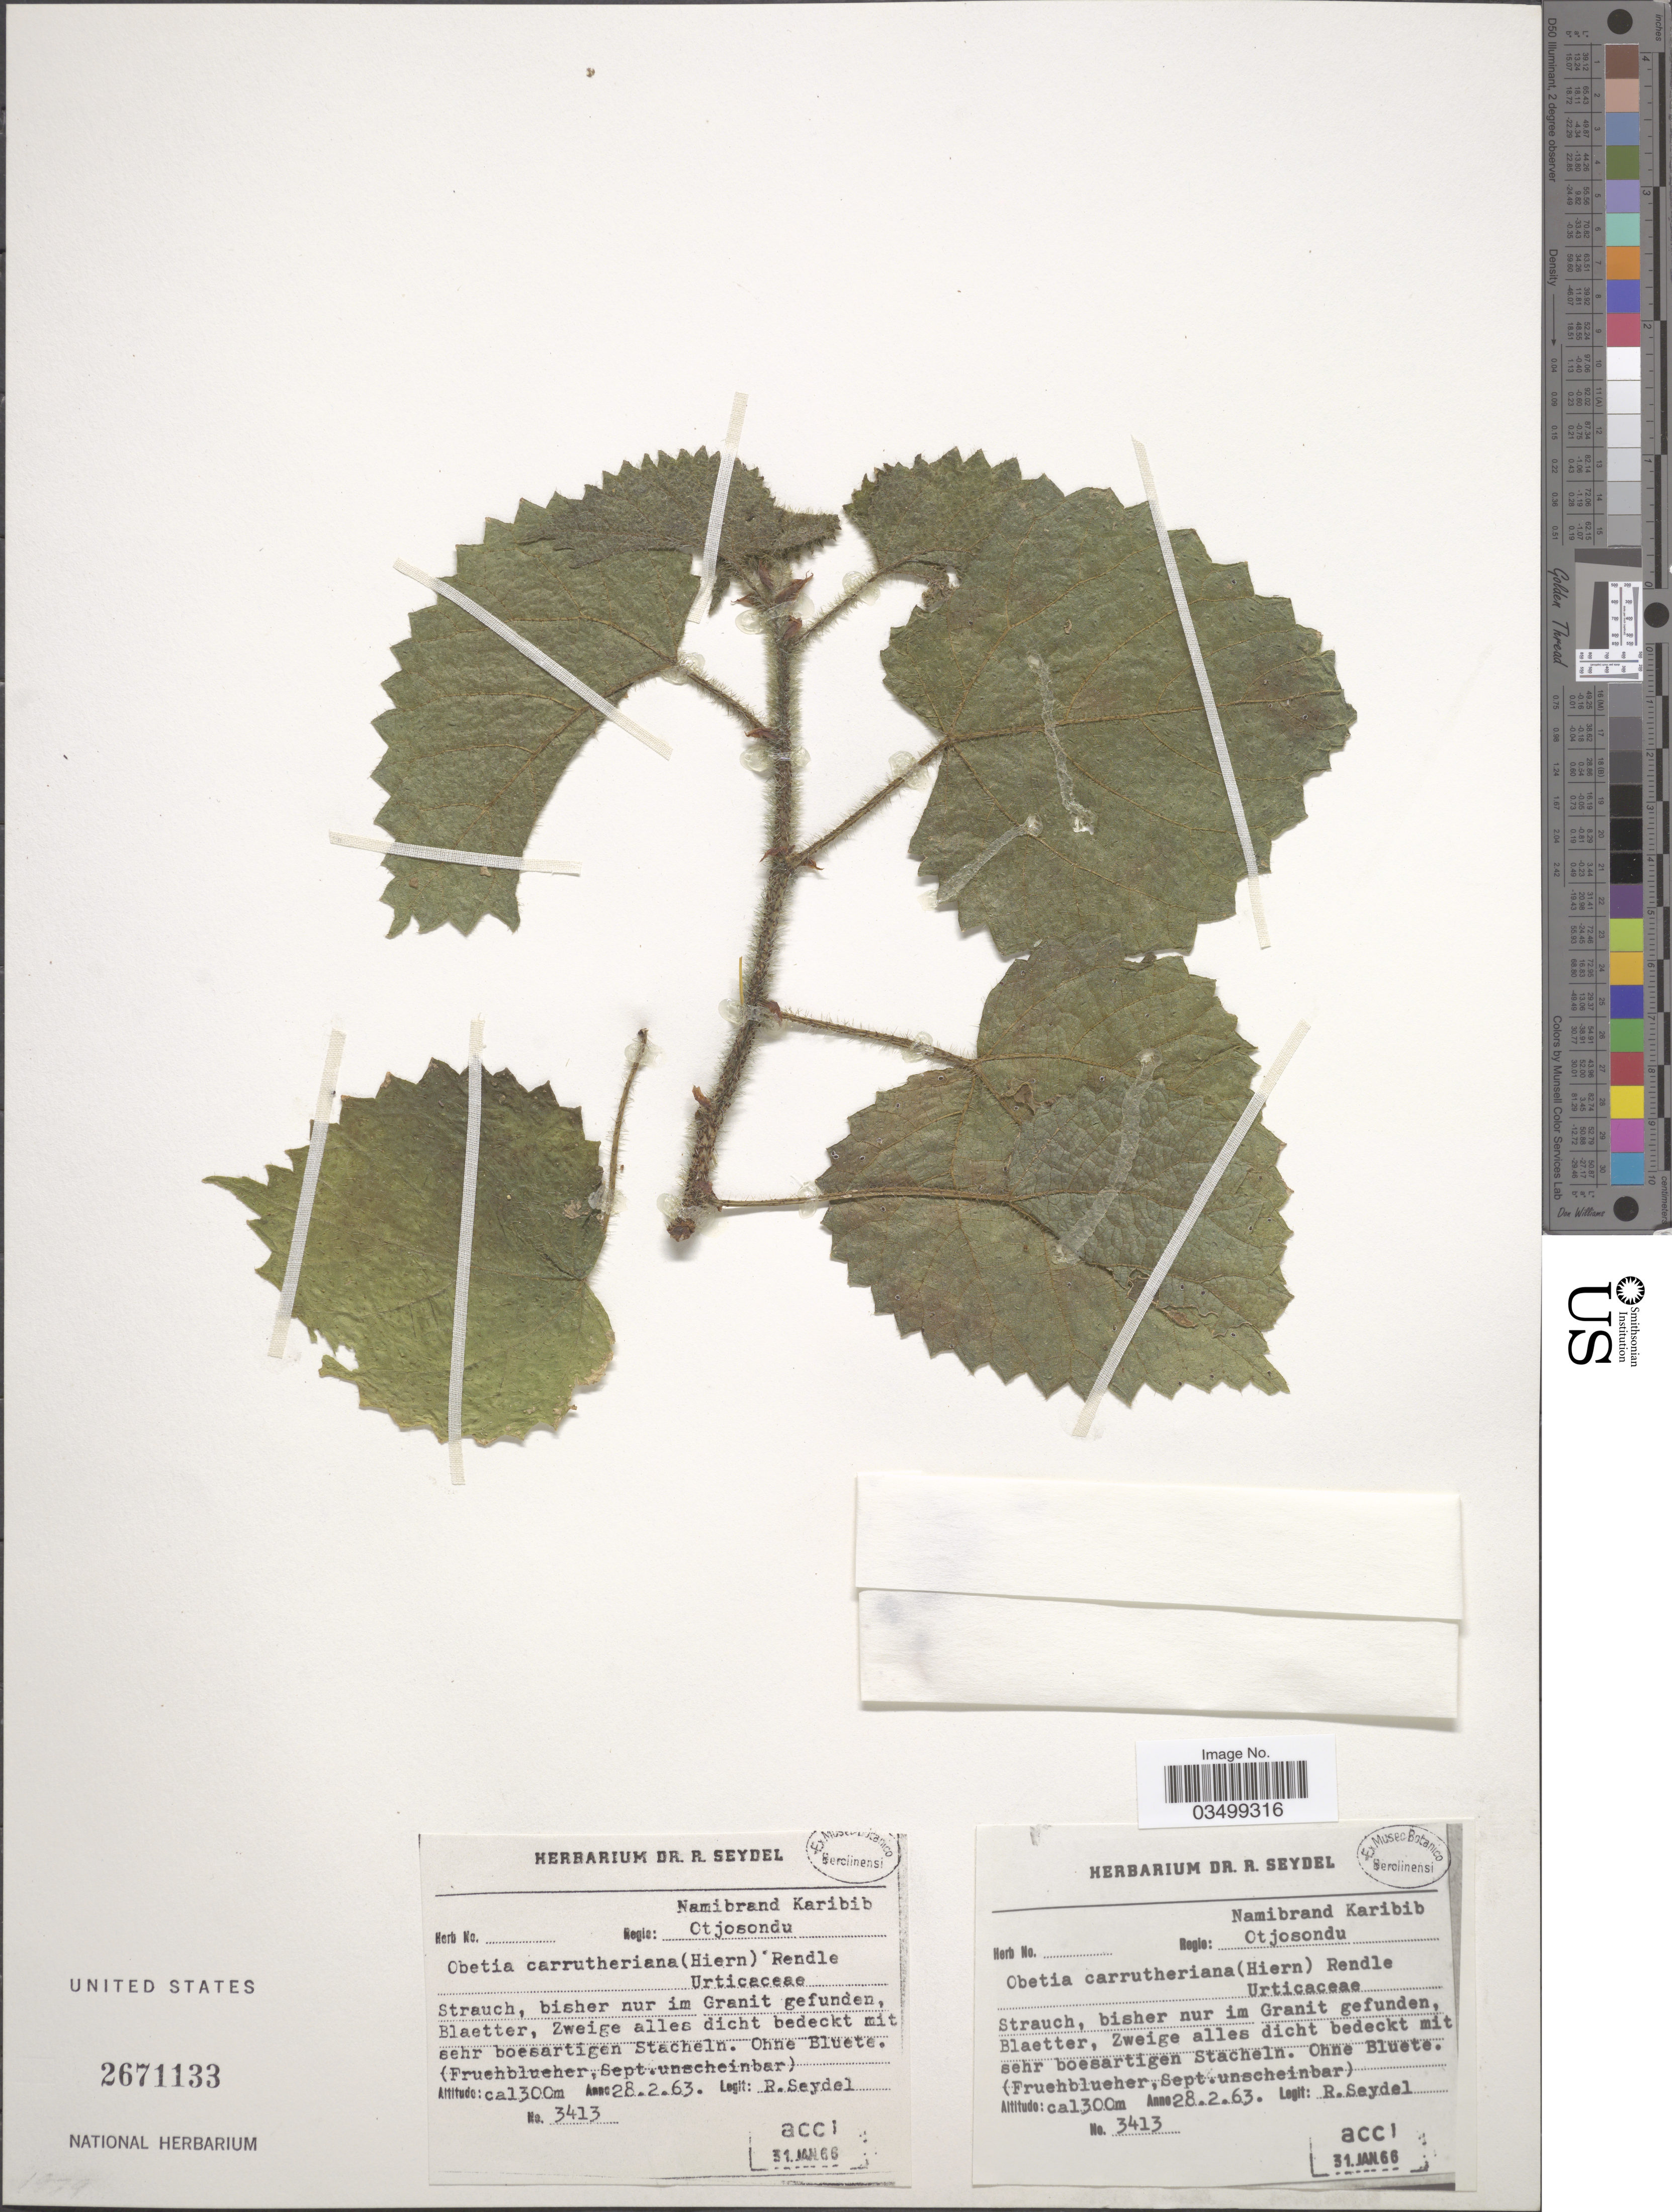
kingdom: Plantae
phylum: Tracheophyta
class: Magnoliopsida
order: Rosales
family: Urticaceae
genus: Obetia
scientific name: Obetia carruthersiana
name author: Rendle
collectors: R. Seydel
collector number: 3413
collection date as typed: Transcribed d/m/y: 28/2/63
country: Namibia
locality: Regio: Namibrand Karibib Otjosondu. Strauch, bisher nur im Granit gefunden, Bleatter, Zweige alles dicht bedeckt mit sehr boesartigen Stacheln. Ohne Bleute.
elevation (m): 1300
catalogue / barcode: US 2671133